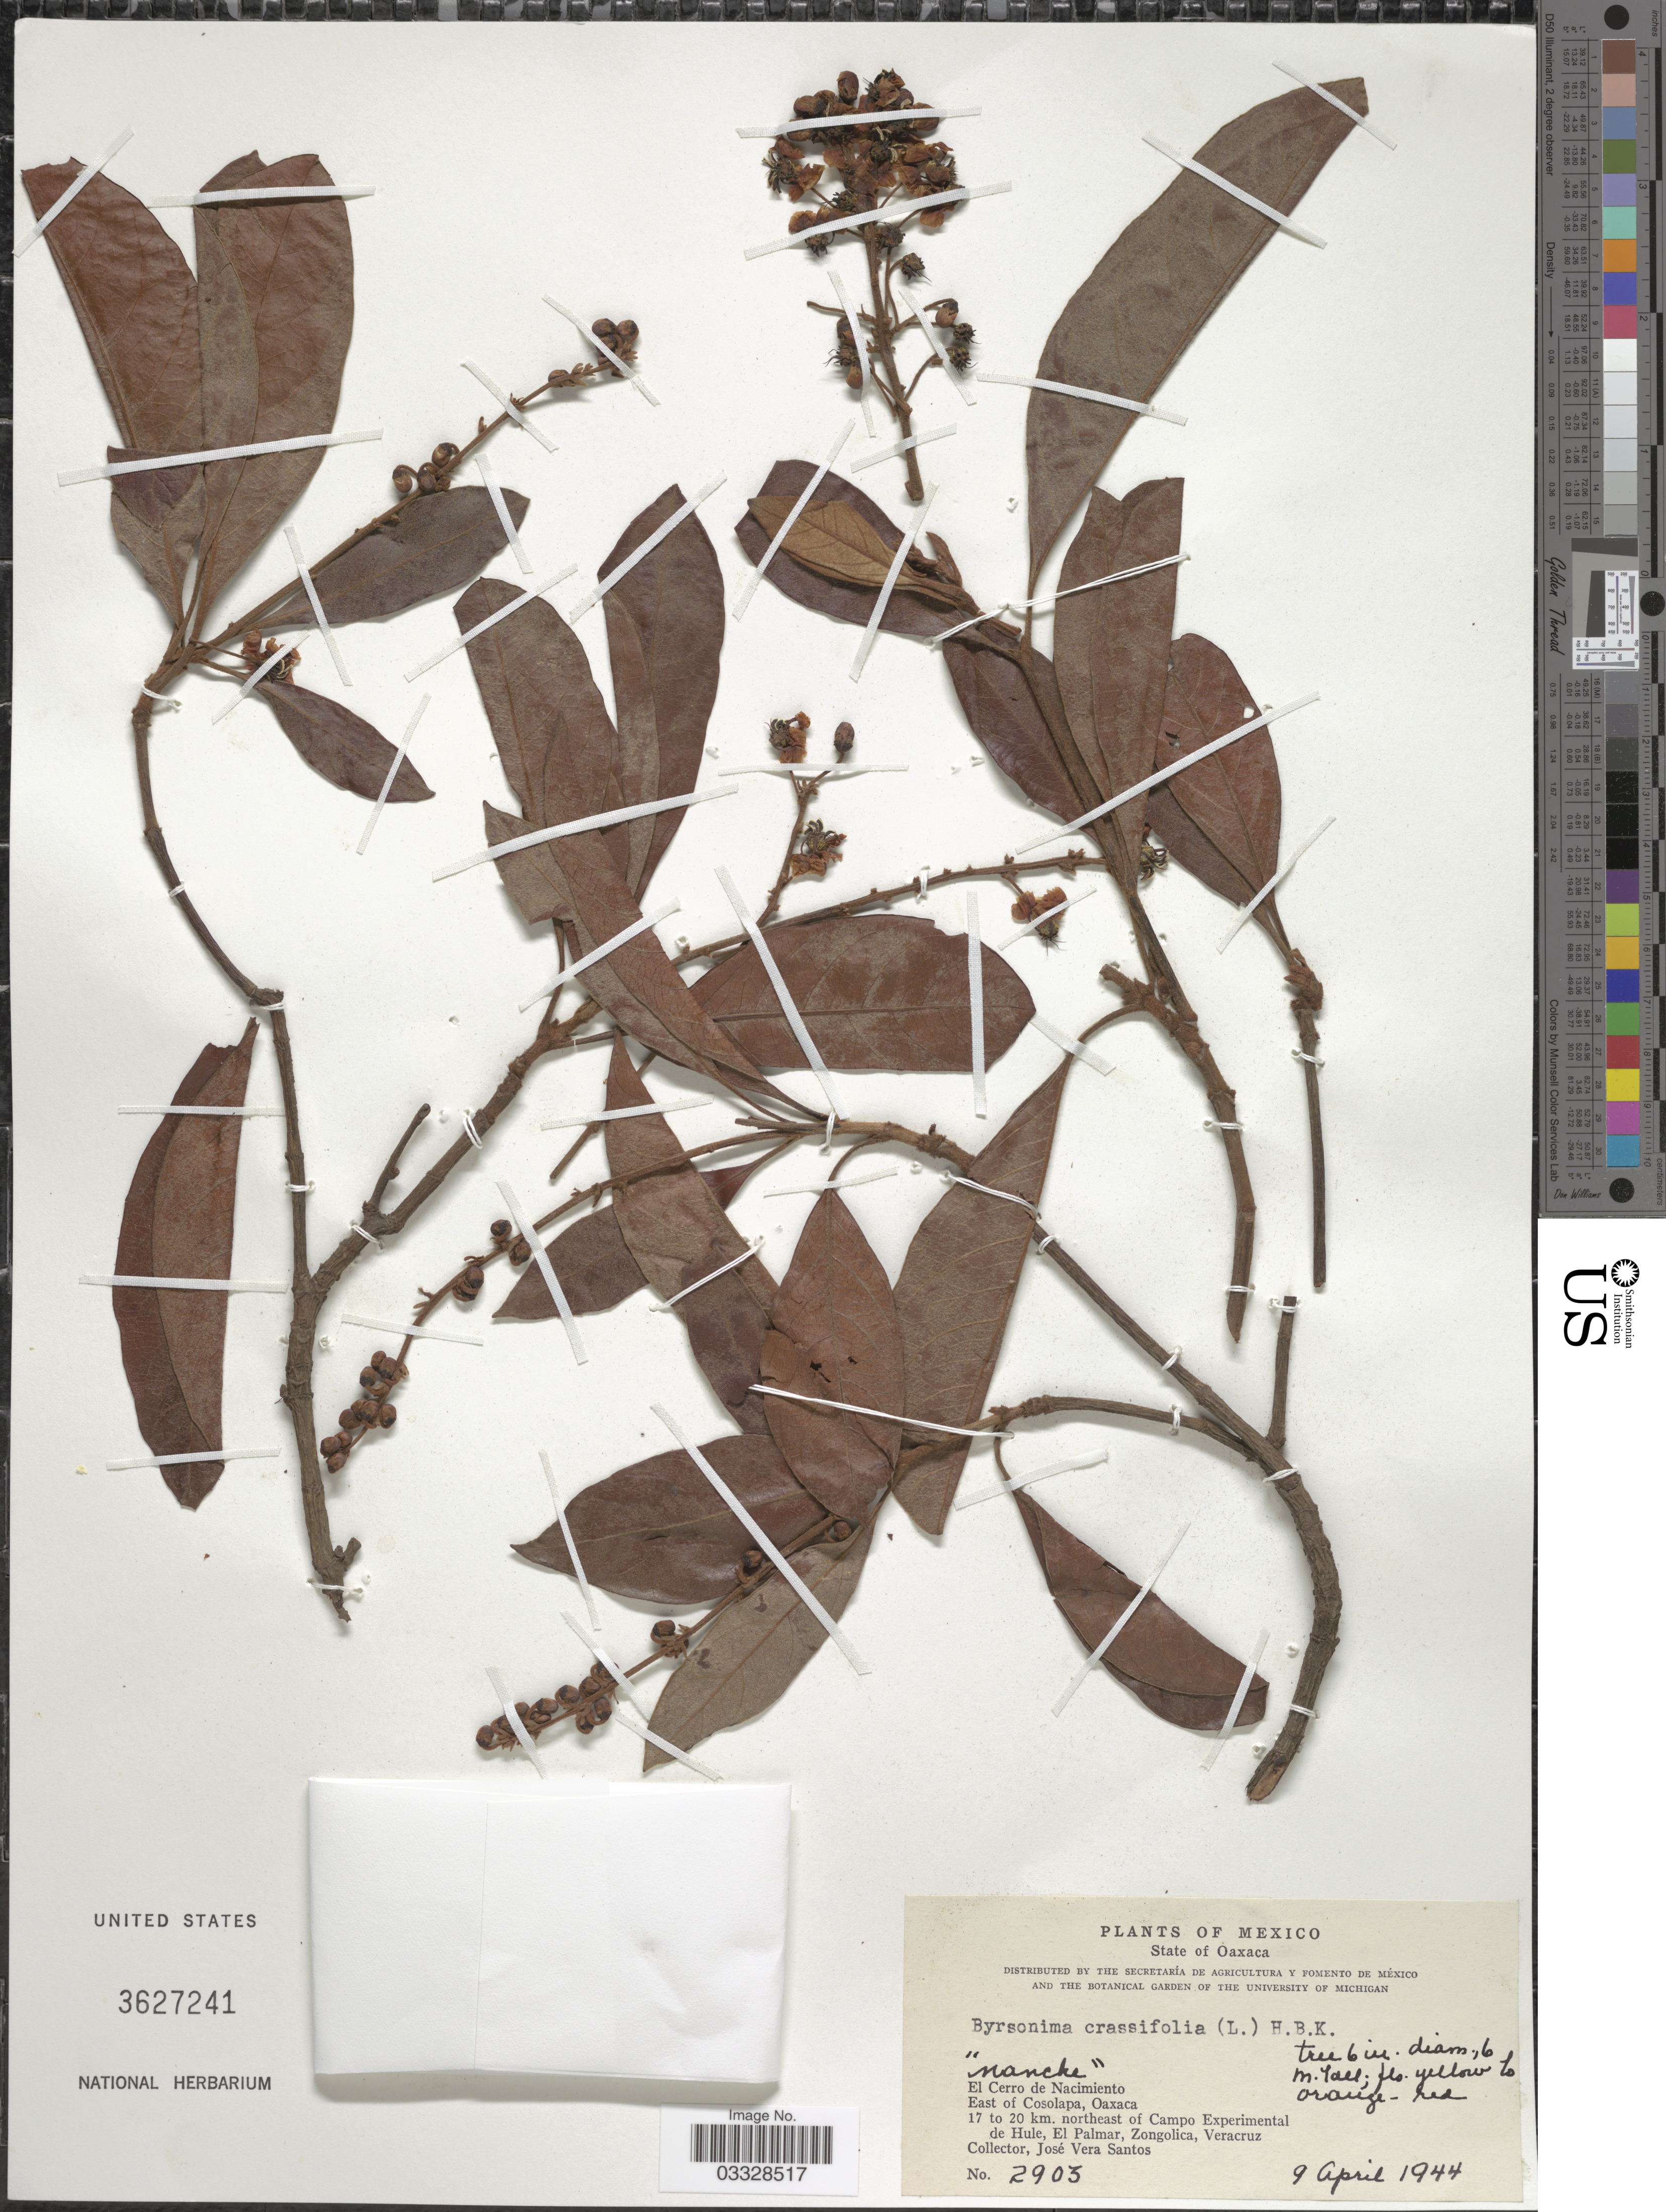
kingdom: Plantae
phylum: Tracheophyta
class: Magnoliopsida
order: Malpighiales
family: Malpighiaceae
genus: Byrsonima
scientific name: Byrsonima crassifolia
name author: (L.) Kunth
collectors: J. Santos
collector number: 2903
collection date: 1944-04-09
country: Mexico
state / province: Oaxaca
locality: El Cerro de Nacimiento. East of Cosolapa. 17 to 20 km. northeast of Campo Experimental de Hule, El Palmar, Zongolica, Veracruz.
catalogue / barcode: US 3627241